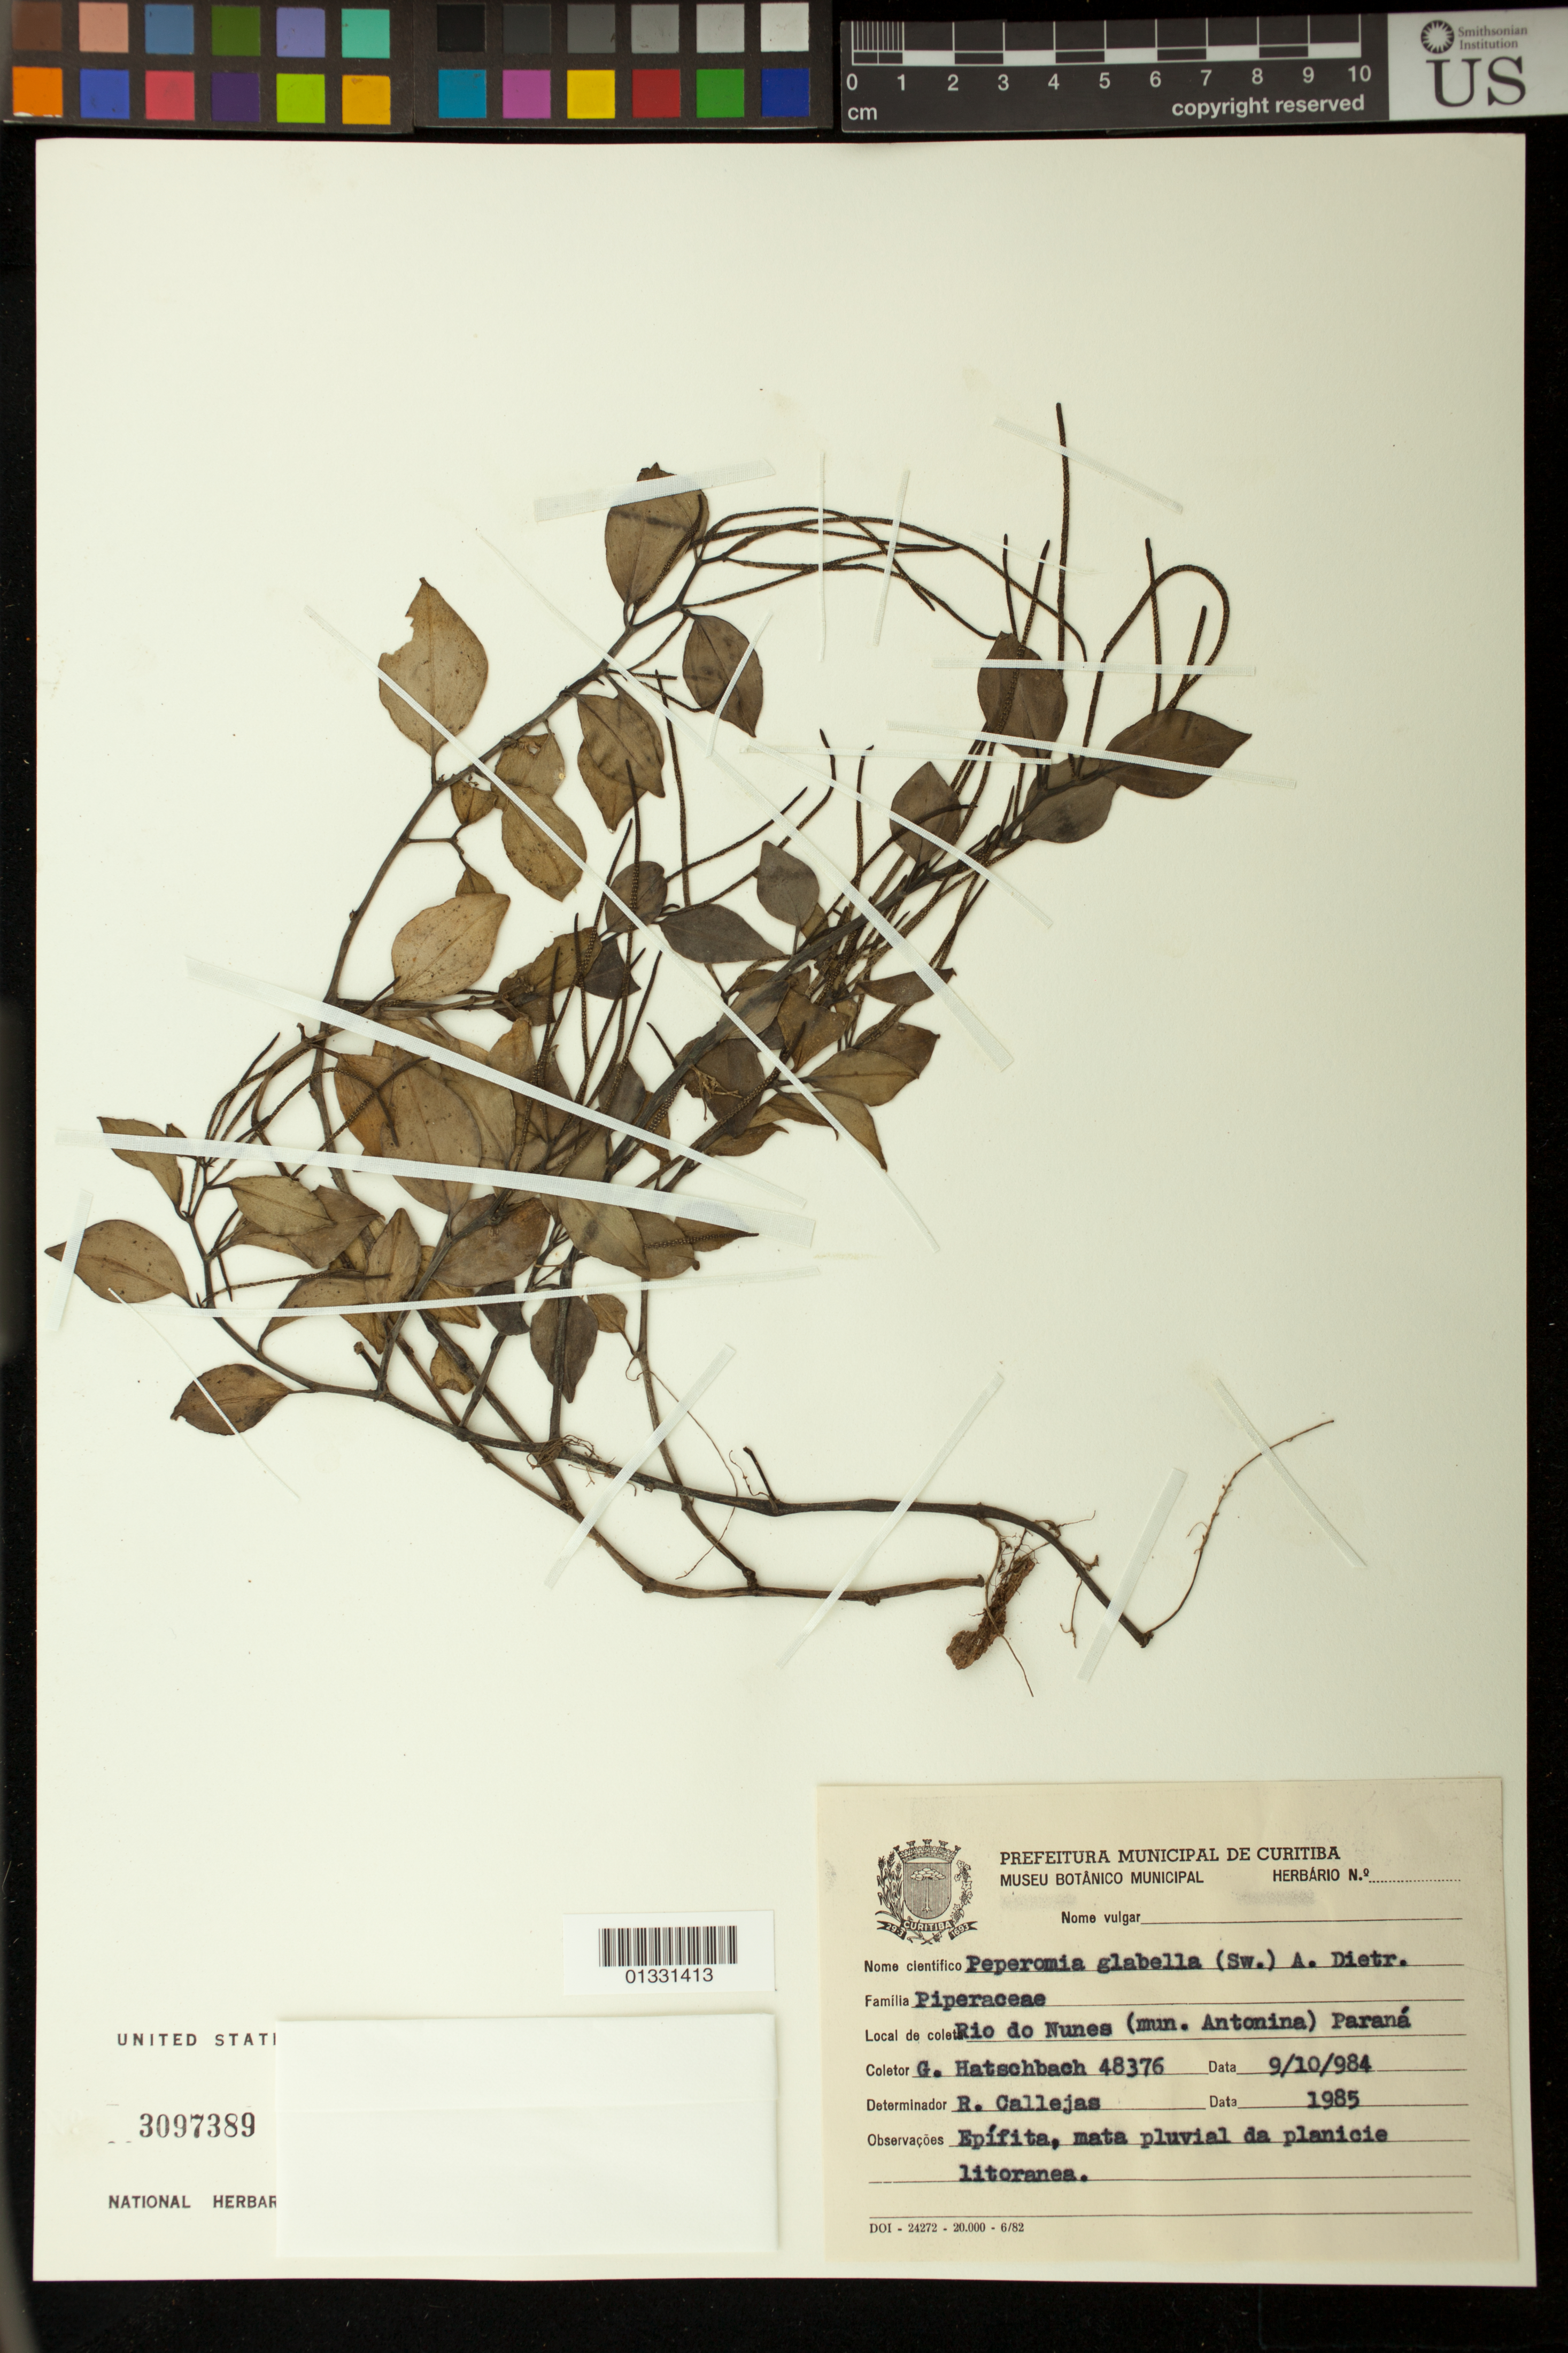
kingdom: Plantae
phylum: Tracheophyta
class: Magnoliopsida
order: Piperales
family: Piperaceae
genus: Peperomia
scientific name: Peperomia glabella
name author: (Sw.) A. Dietr.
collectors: G. Hatschbach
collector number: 48376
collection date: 1984-10-09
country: Brazil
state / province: Paraná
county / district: Antonina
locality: Rio do Nunes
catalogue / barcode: US 3097389